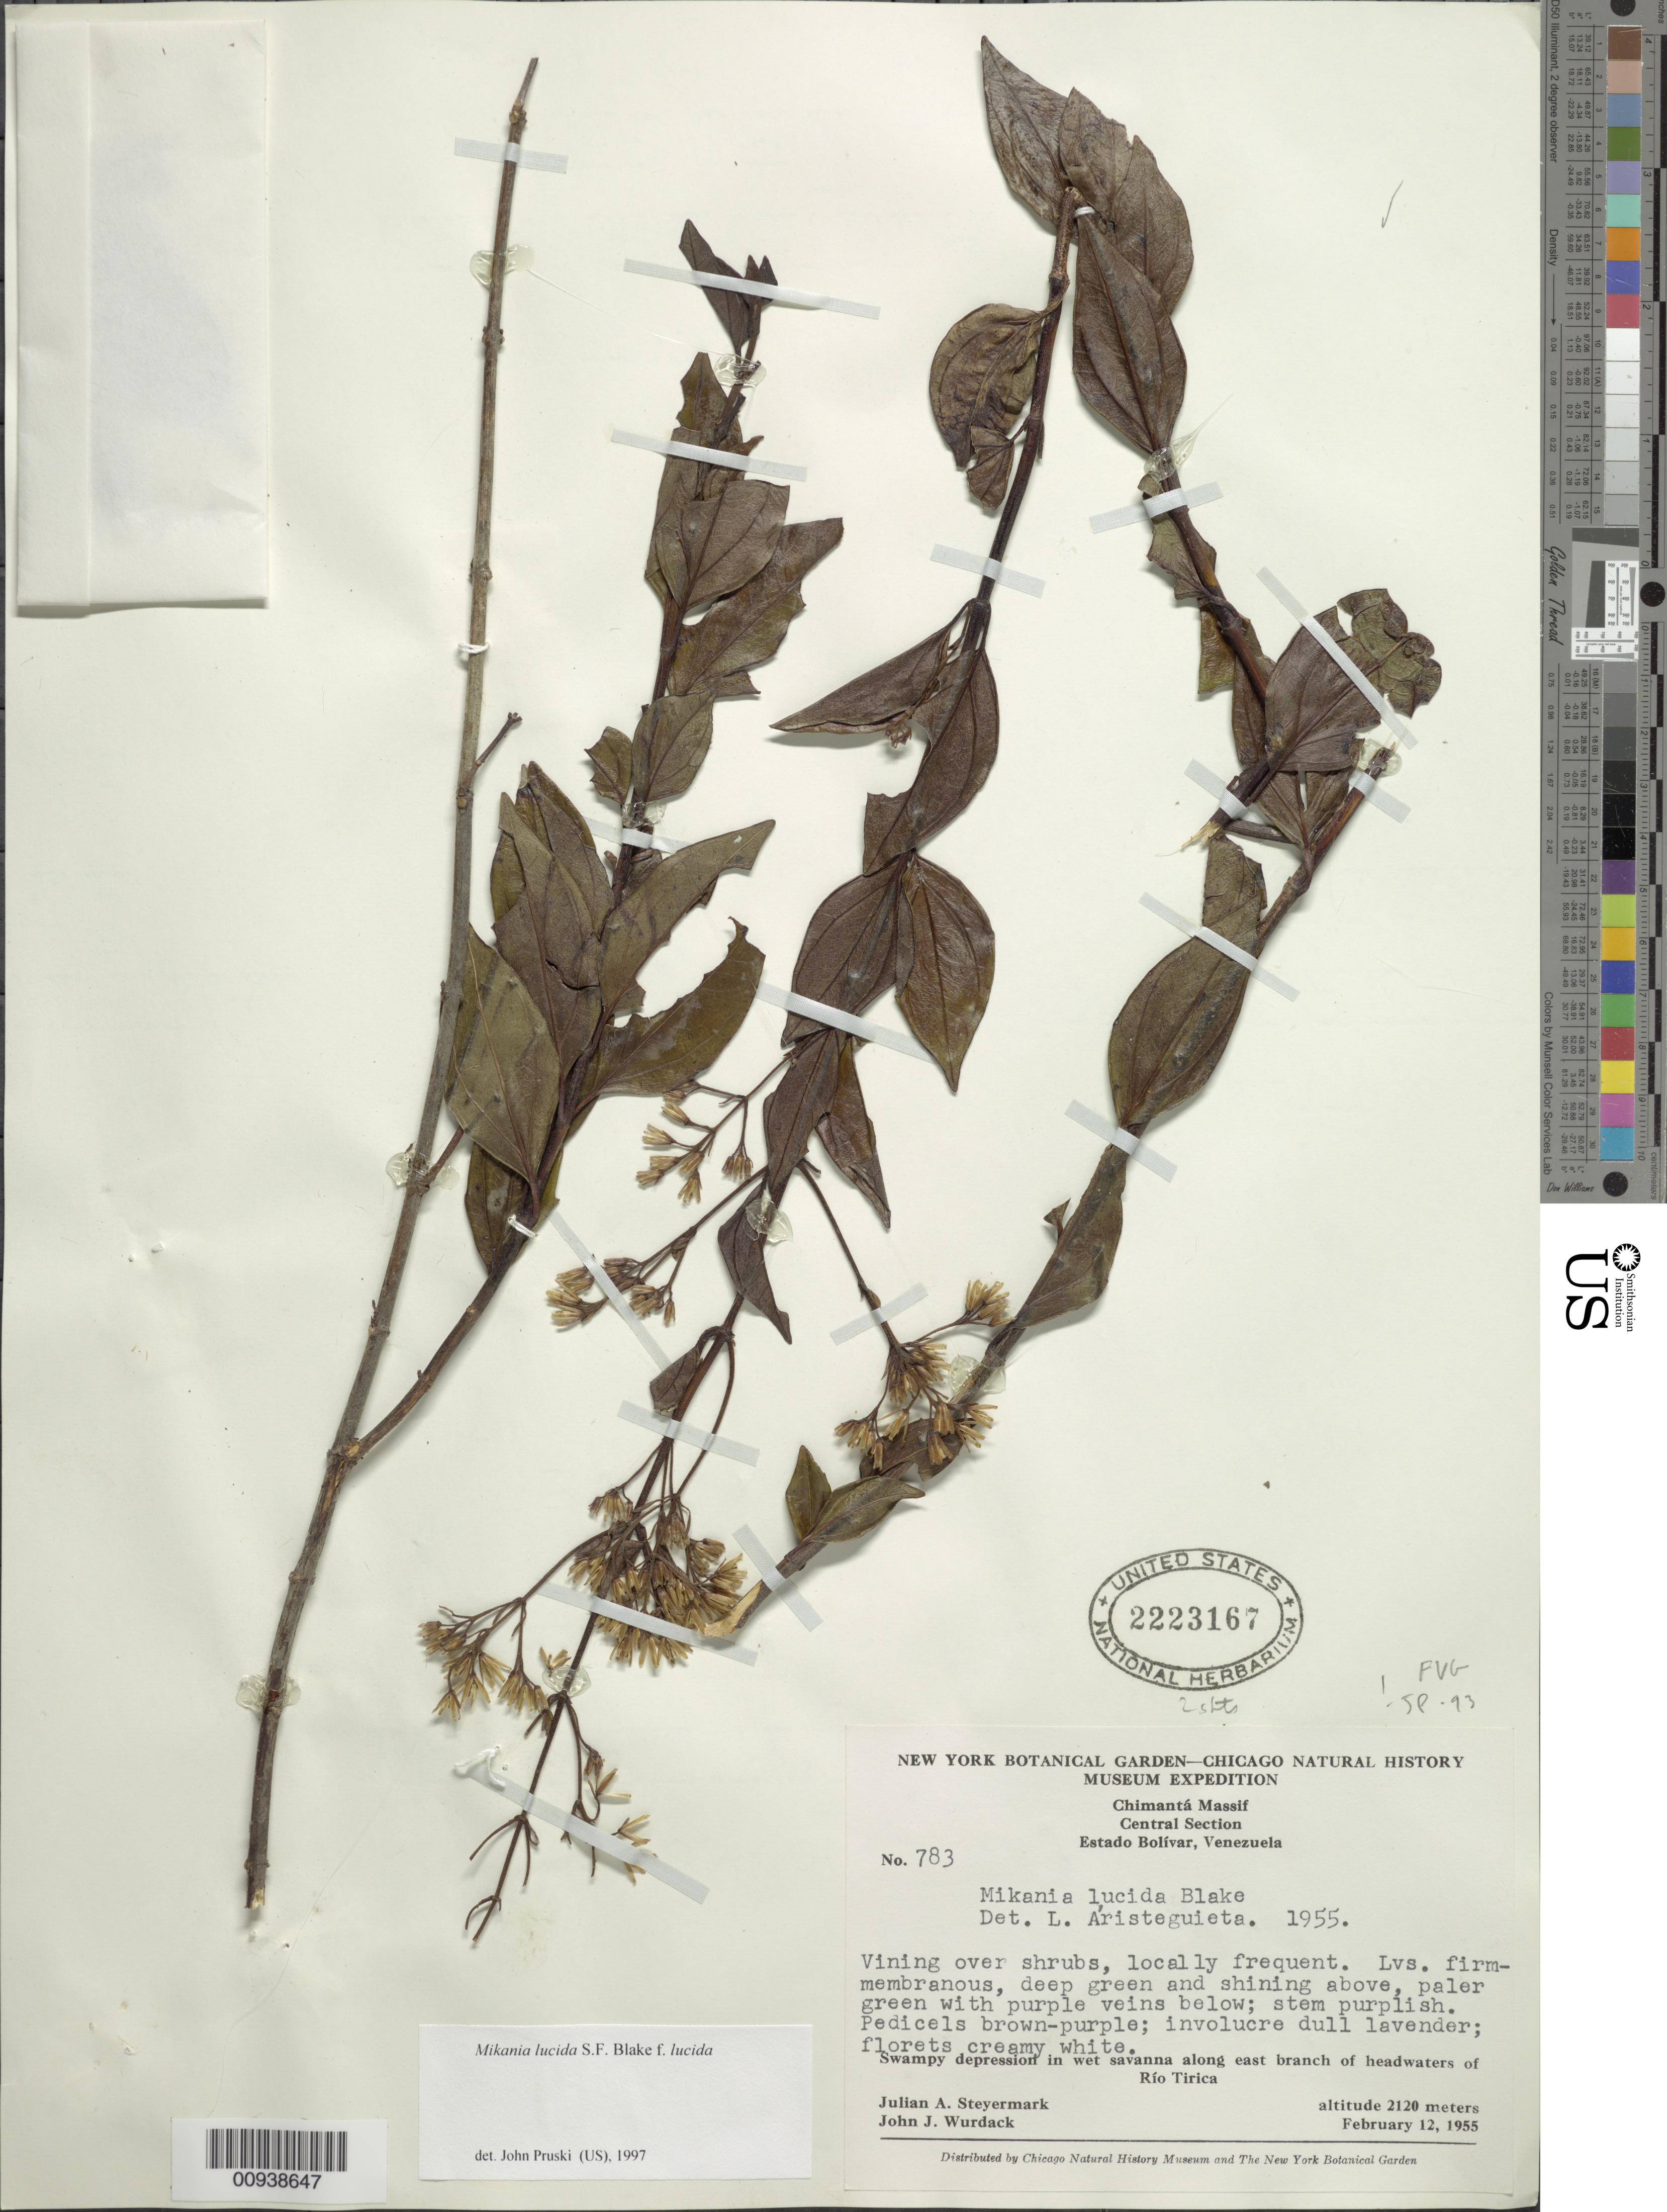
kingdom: Plantae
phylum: Tracheophyta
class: Magnoliopsida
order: Asterales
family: Asteraceae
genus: Werneria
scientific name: Werneria cochlearis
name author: Griseb.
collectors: H. O. Sleumer & J. J. Wurdack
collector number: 783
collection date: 1955-02-12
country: Venezuela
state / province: Bolivar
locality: Chimanta Massif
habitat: Swampy depression in wet savanna along E branch of headwaters of Rio Tirica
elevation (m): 2120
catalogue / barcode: US 2223167